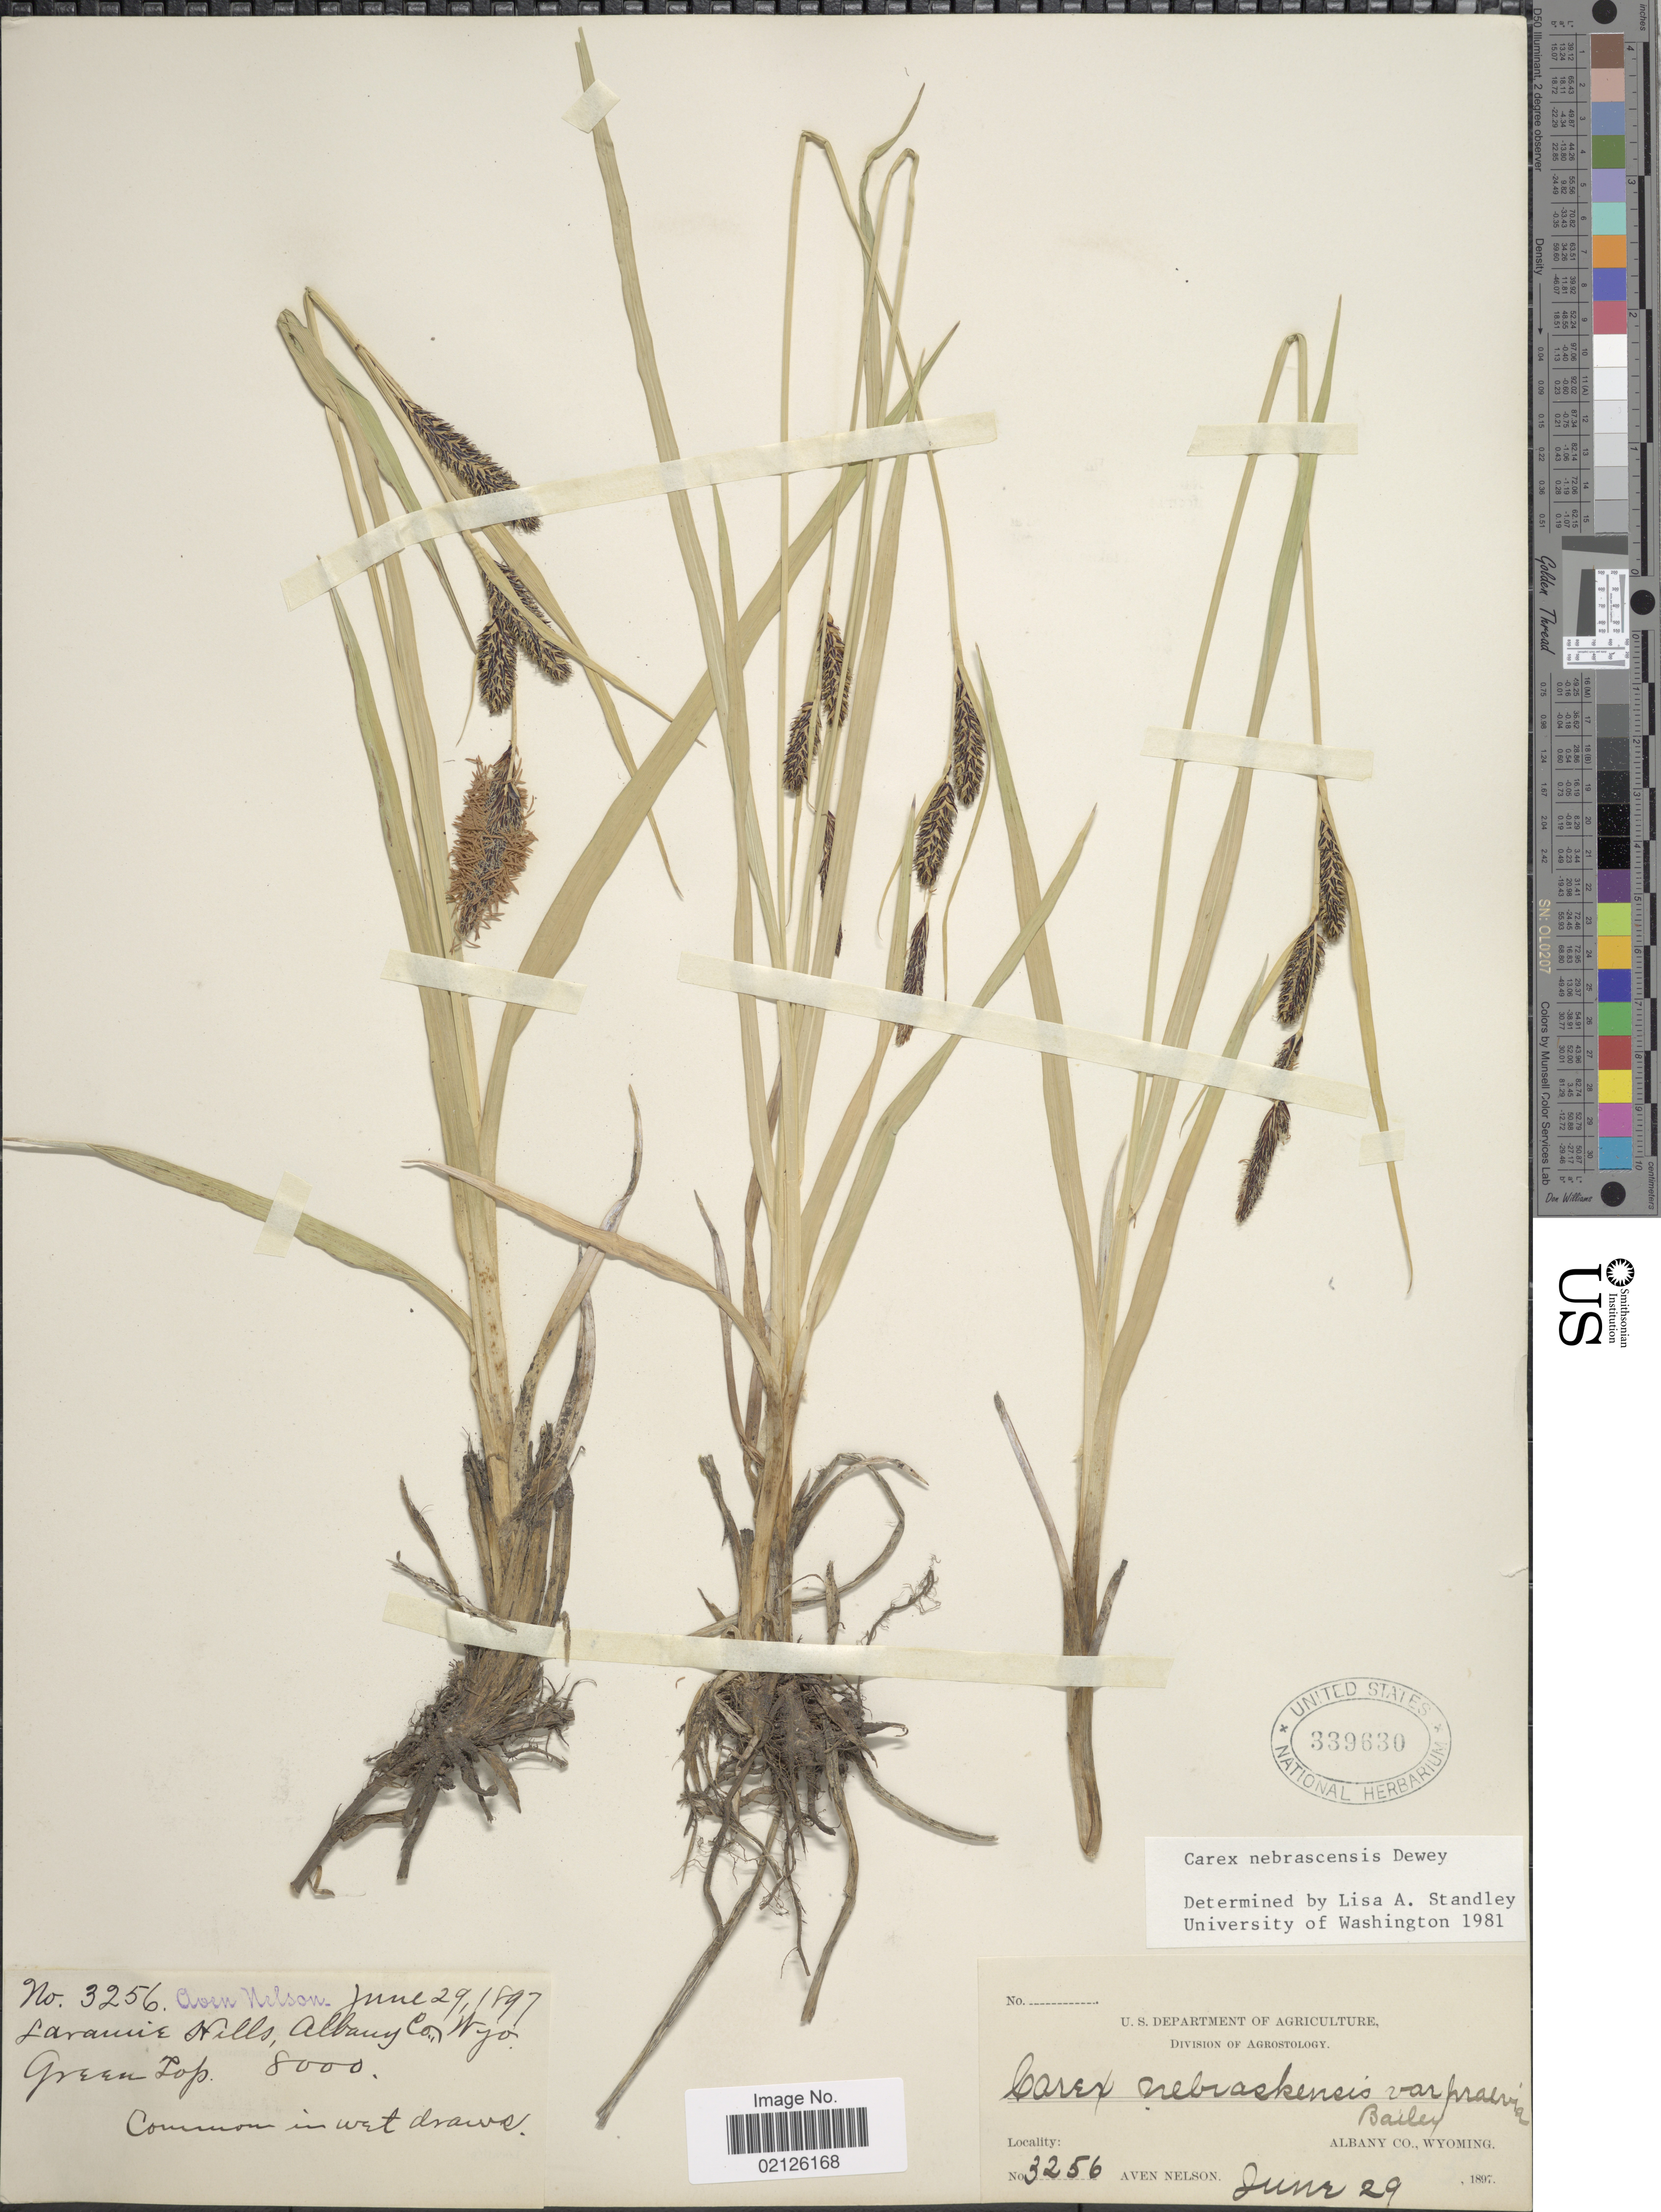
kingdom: Plantae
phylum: Tracheophyta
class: Liliopsida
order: Poales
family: Cyperaceae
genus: Carex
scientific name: Carex nebrascensis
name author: Dewey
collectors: A. Nelson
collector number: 3256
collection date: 1897-06-29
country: United States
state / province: Wyoming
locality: Laramie Hills, Albany Co, Green Top, Common in wet draws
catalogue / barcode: US 339630